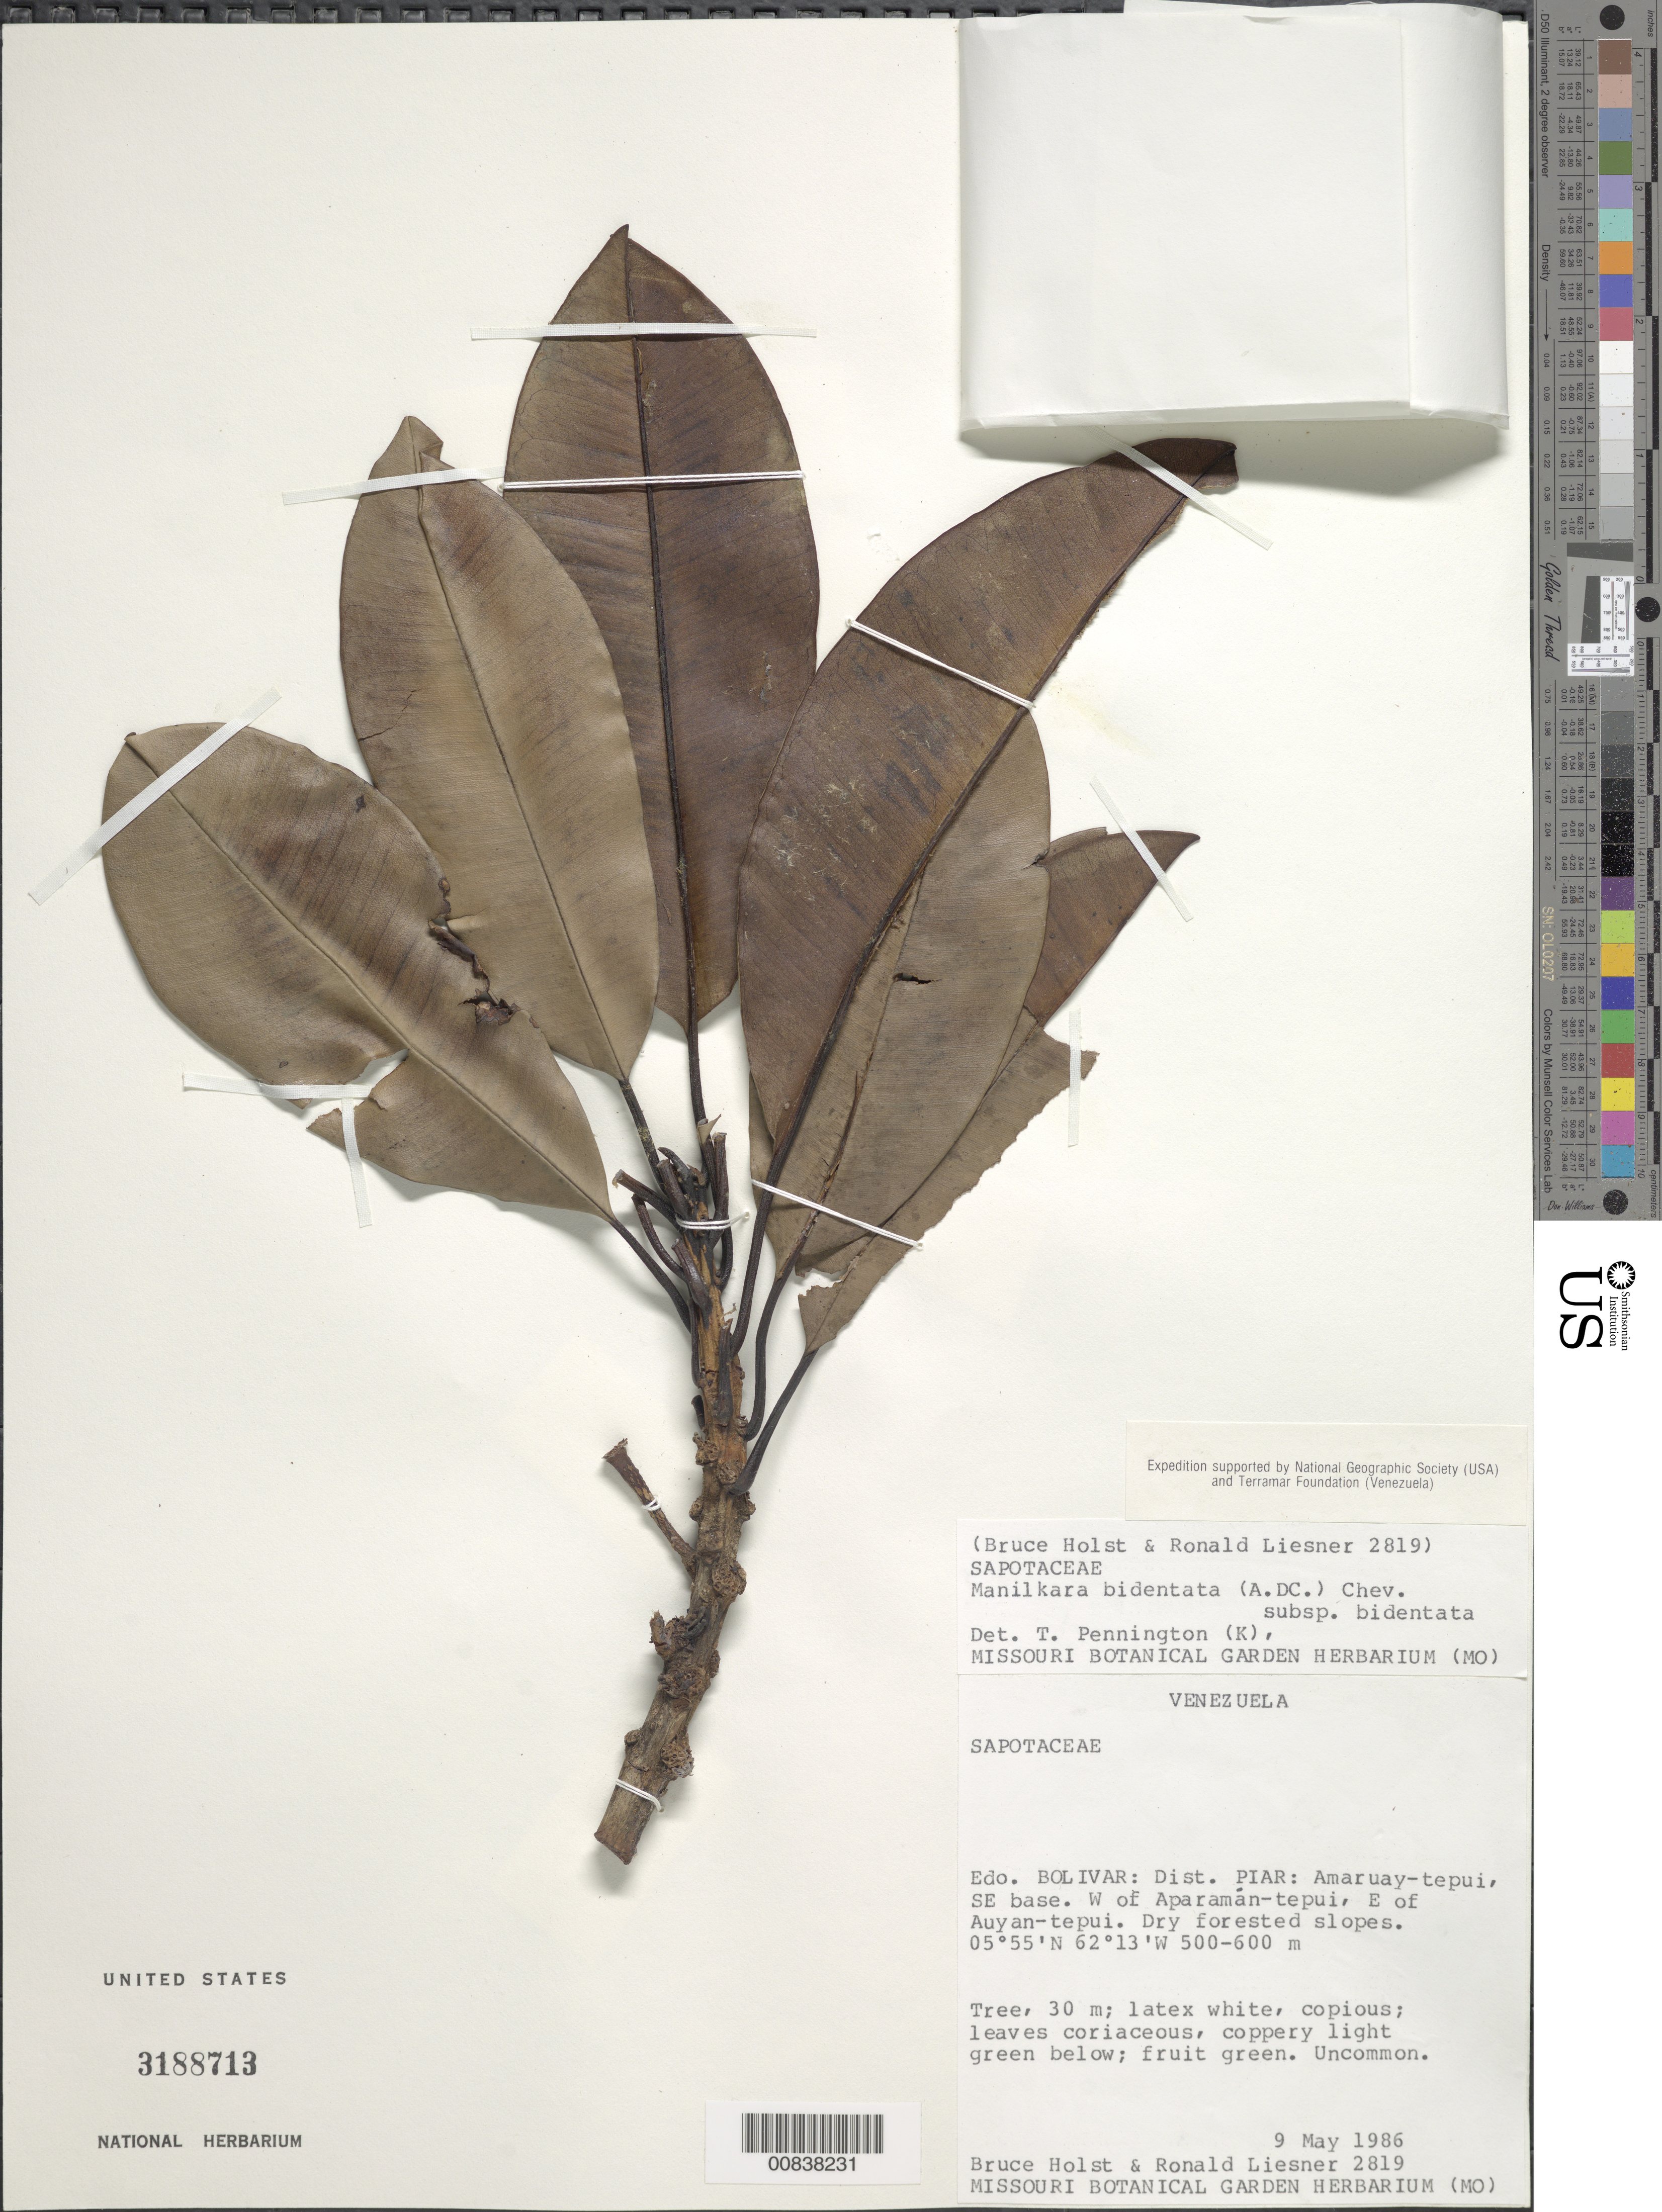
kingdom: Plantae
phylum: Tracheophyta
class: Magnoliopsida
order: Ericales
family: Sapotaceae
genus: Manilkara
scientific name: Manilkara bidentata subsp. bidentata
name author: (A. DC.) A. Chev.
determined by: Pennington, T. D., (K)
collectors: B. Holst & R. L. Liesner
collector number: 2819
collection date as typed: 9-May-86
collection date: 1986-05-09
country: Venezuela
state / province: Bolívar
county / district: Piar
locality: Amaruay-tepuí, W of; E of Auyan-tepuí, W of Aaparaman-tepuí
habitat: Dry forested slopes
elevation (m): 500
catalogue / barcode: US 3188713